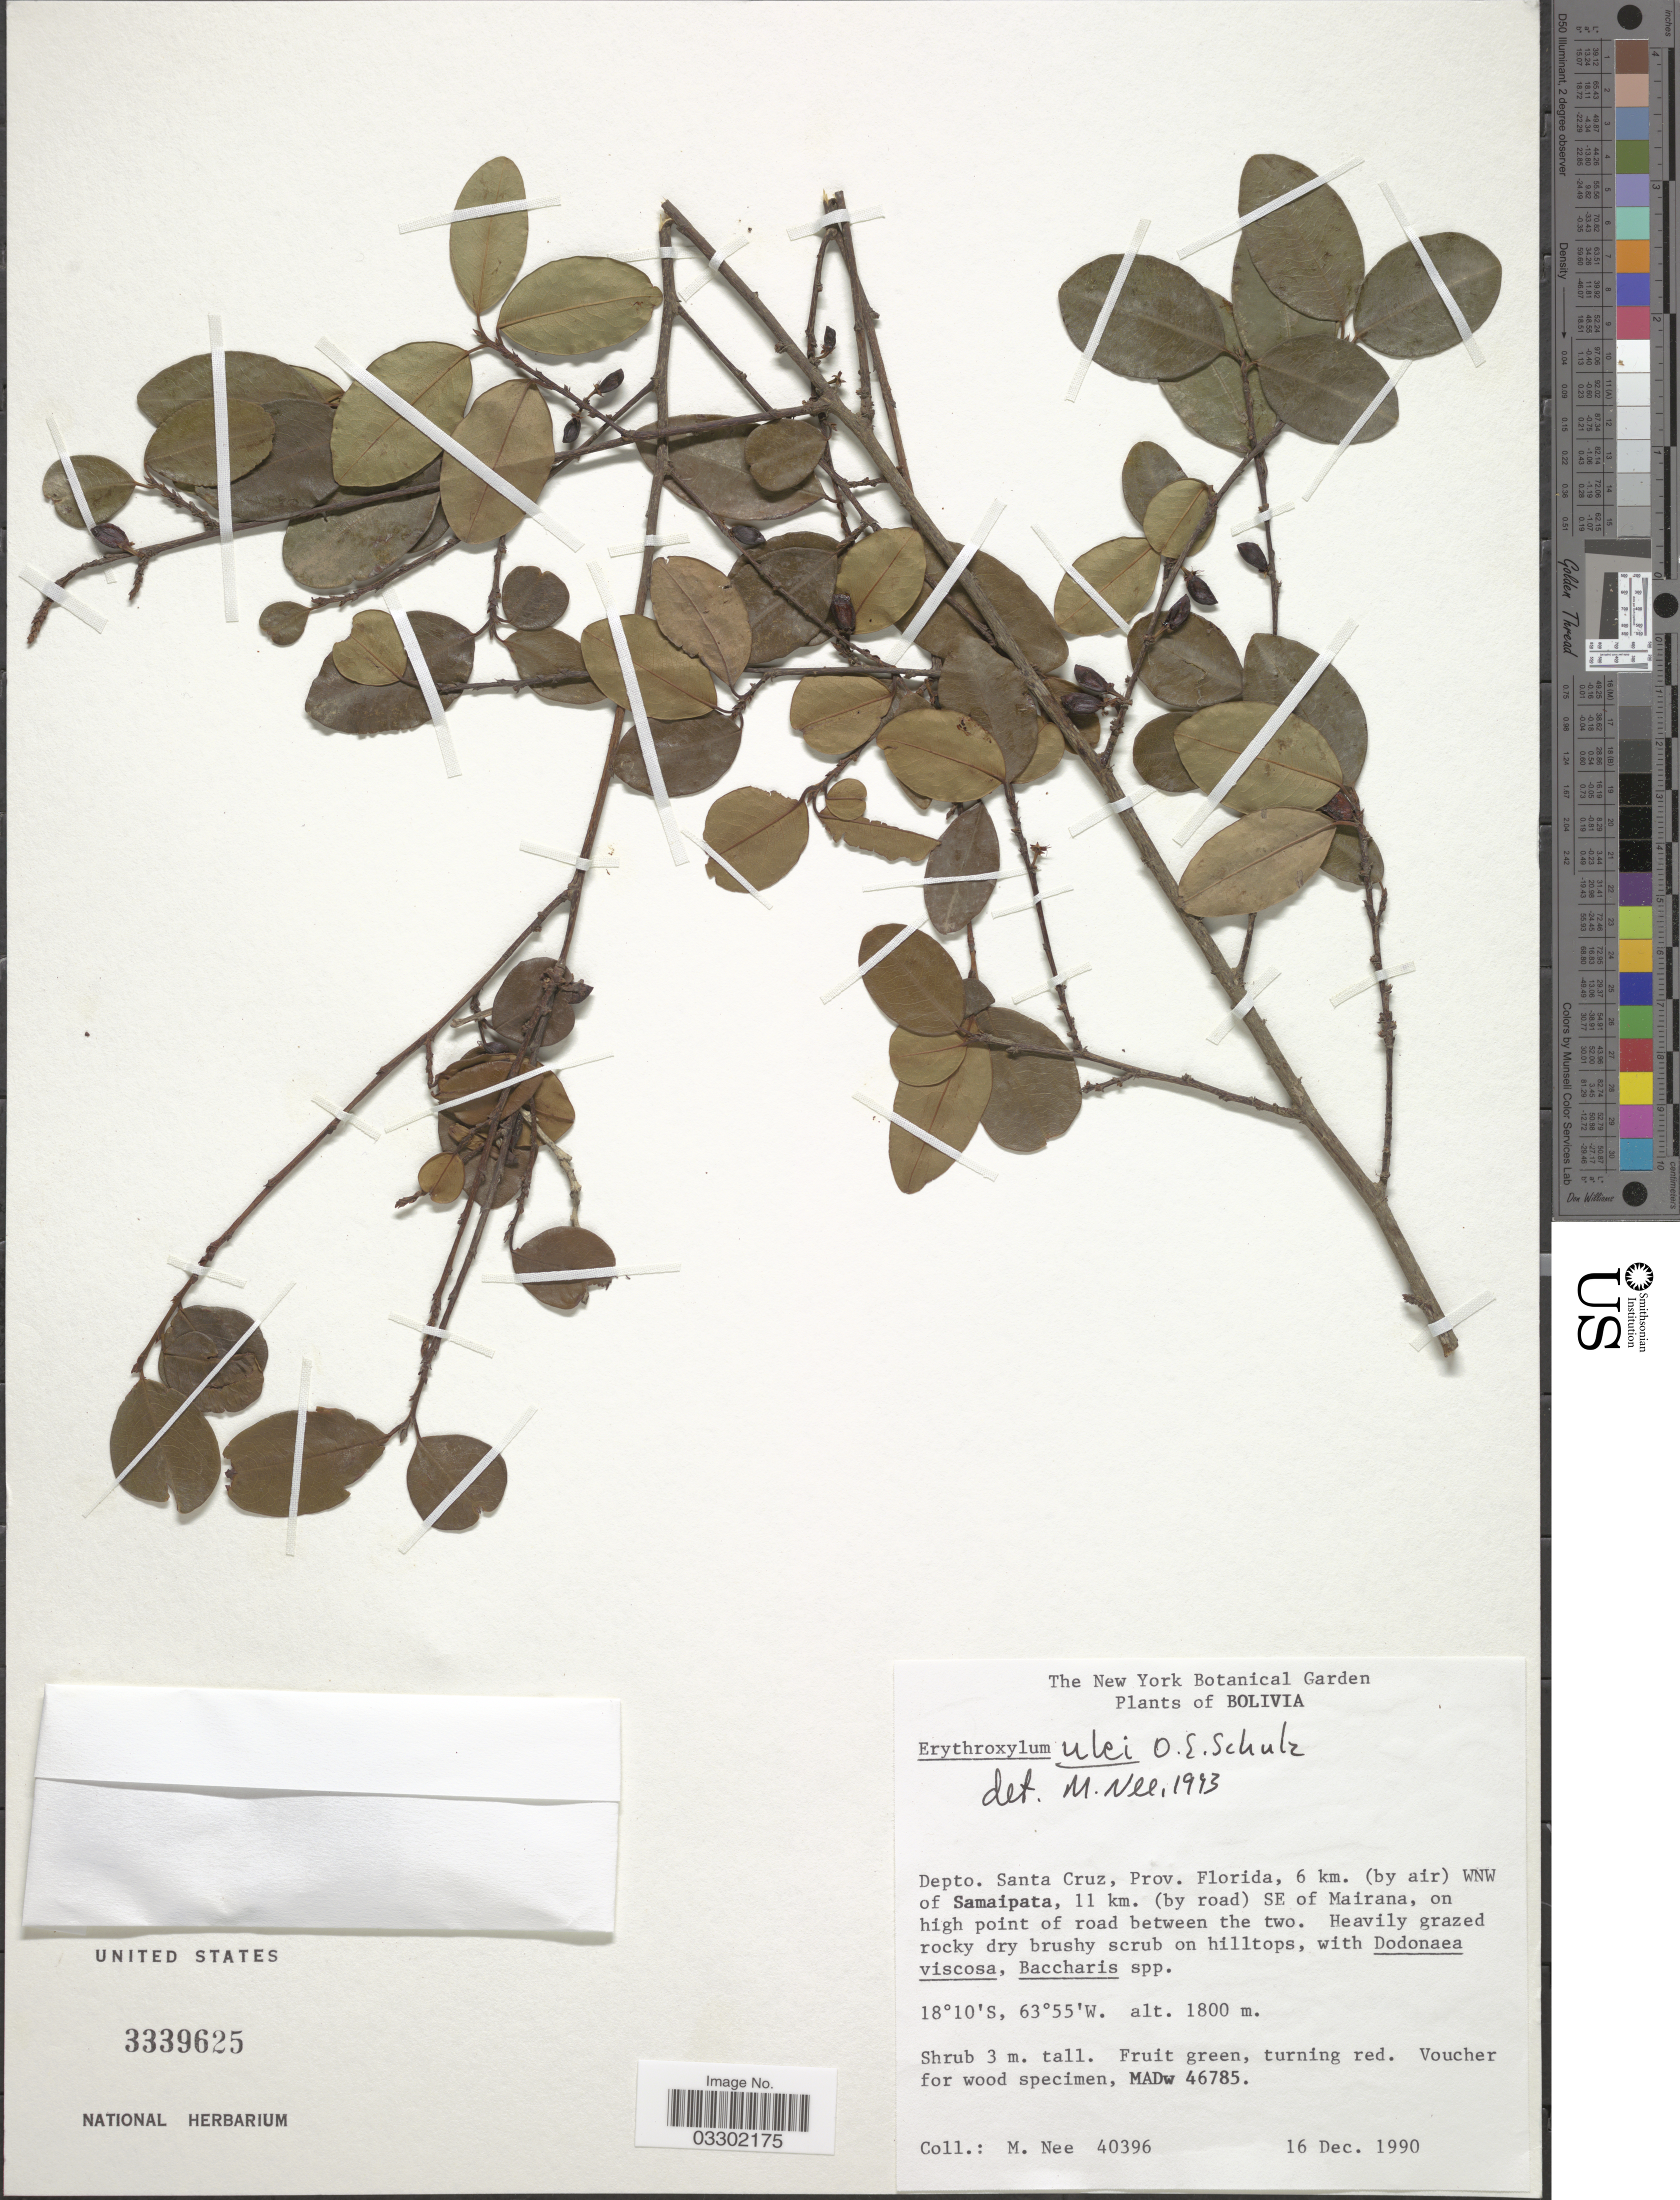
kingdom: Plantae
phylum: Tracheophyta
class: Magnoliopsida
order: Malpighiales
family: Erythroxylaceae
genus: Erythroxylum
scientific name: Erythroxylum ulei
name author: O.E. Schulz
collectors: M. Nee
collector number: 40396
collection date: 1990-12-16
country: Bolivia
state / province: Santa Cruz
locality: Depto. Santa Cruz, Prov. Florida, 6 km. (by air) WNW of Samaipata, 11 km. (by road) SE of Mairana, on high point of road between the two.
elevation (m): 1800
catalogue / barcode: US 3339625